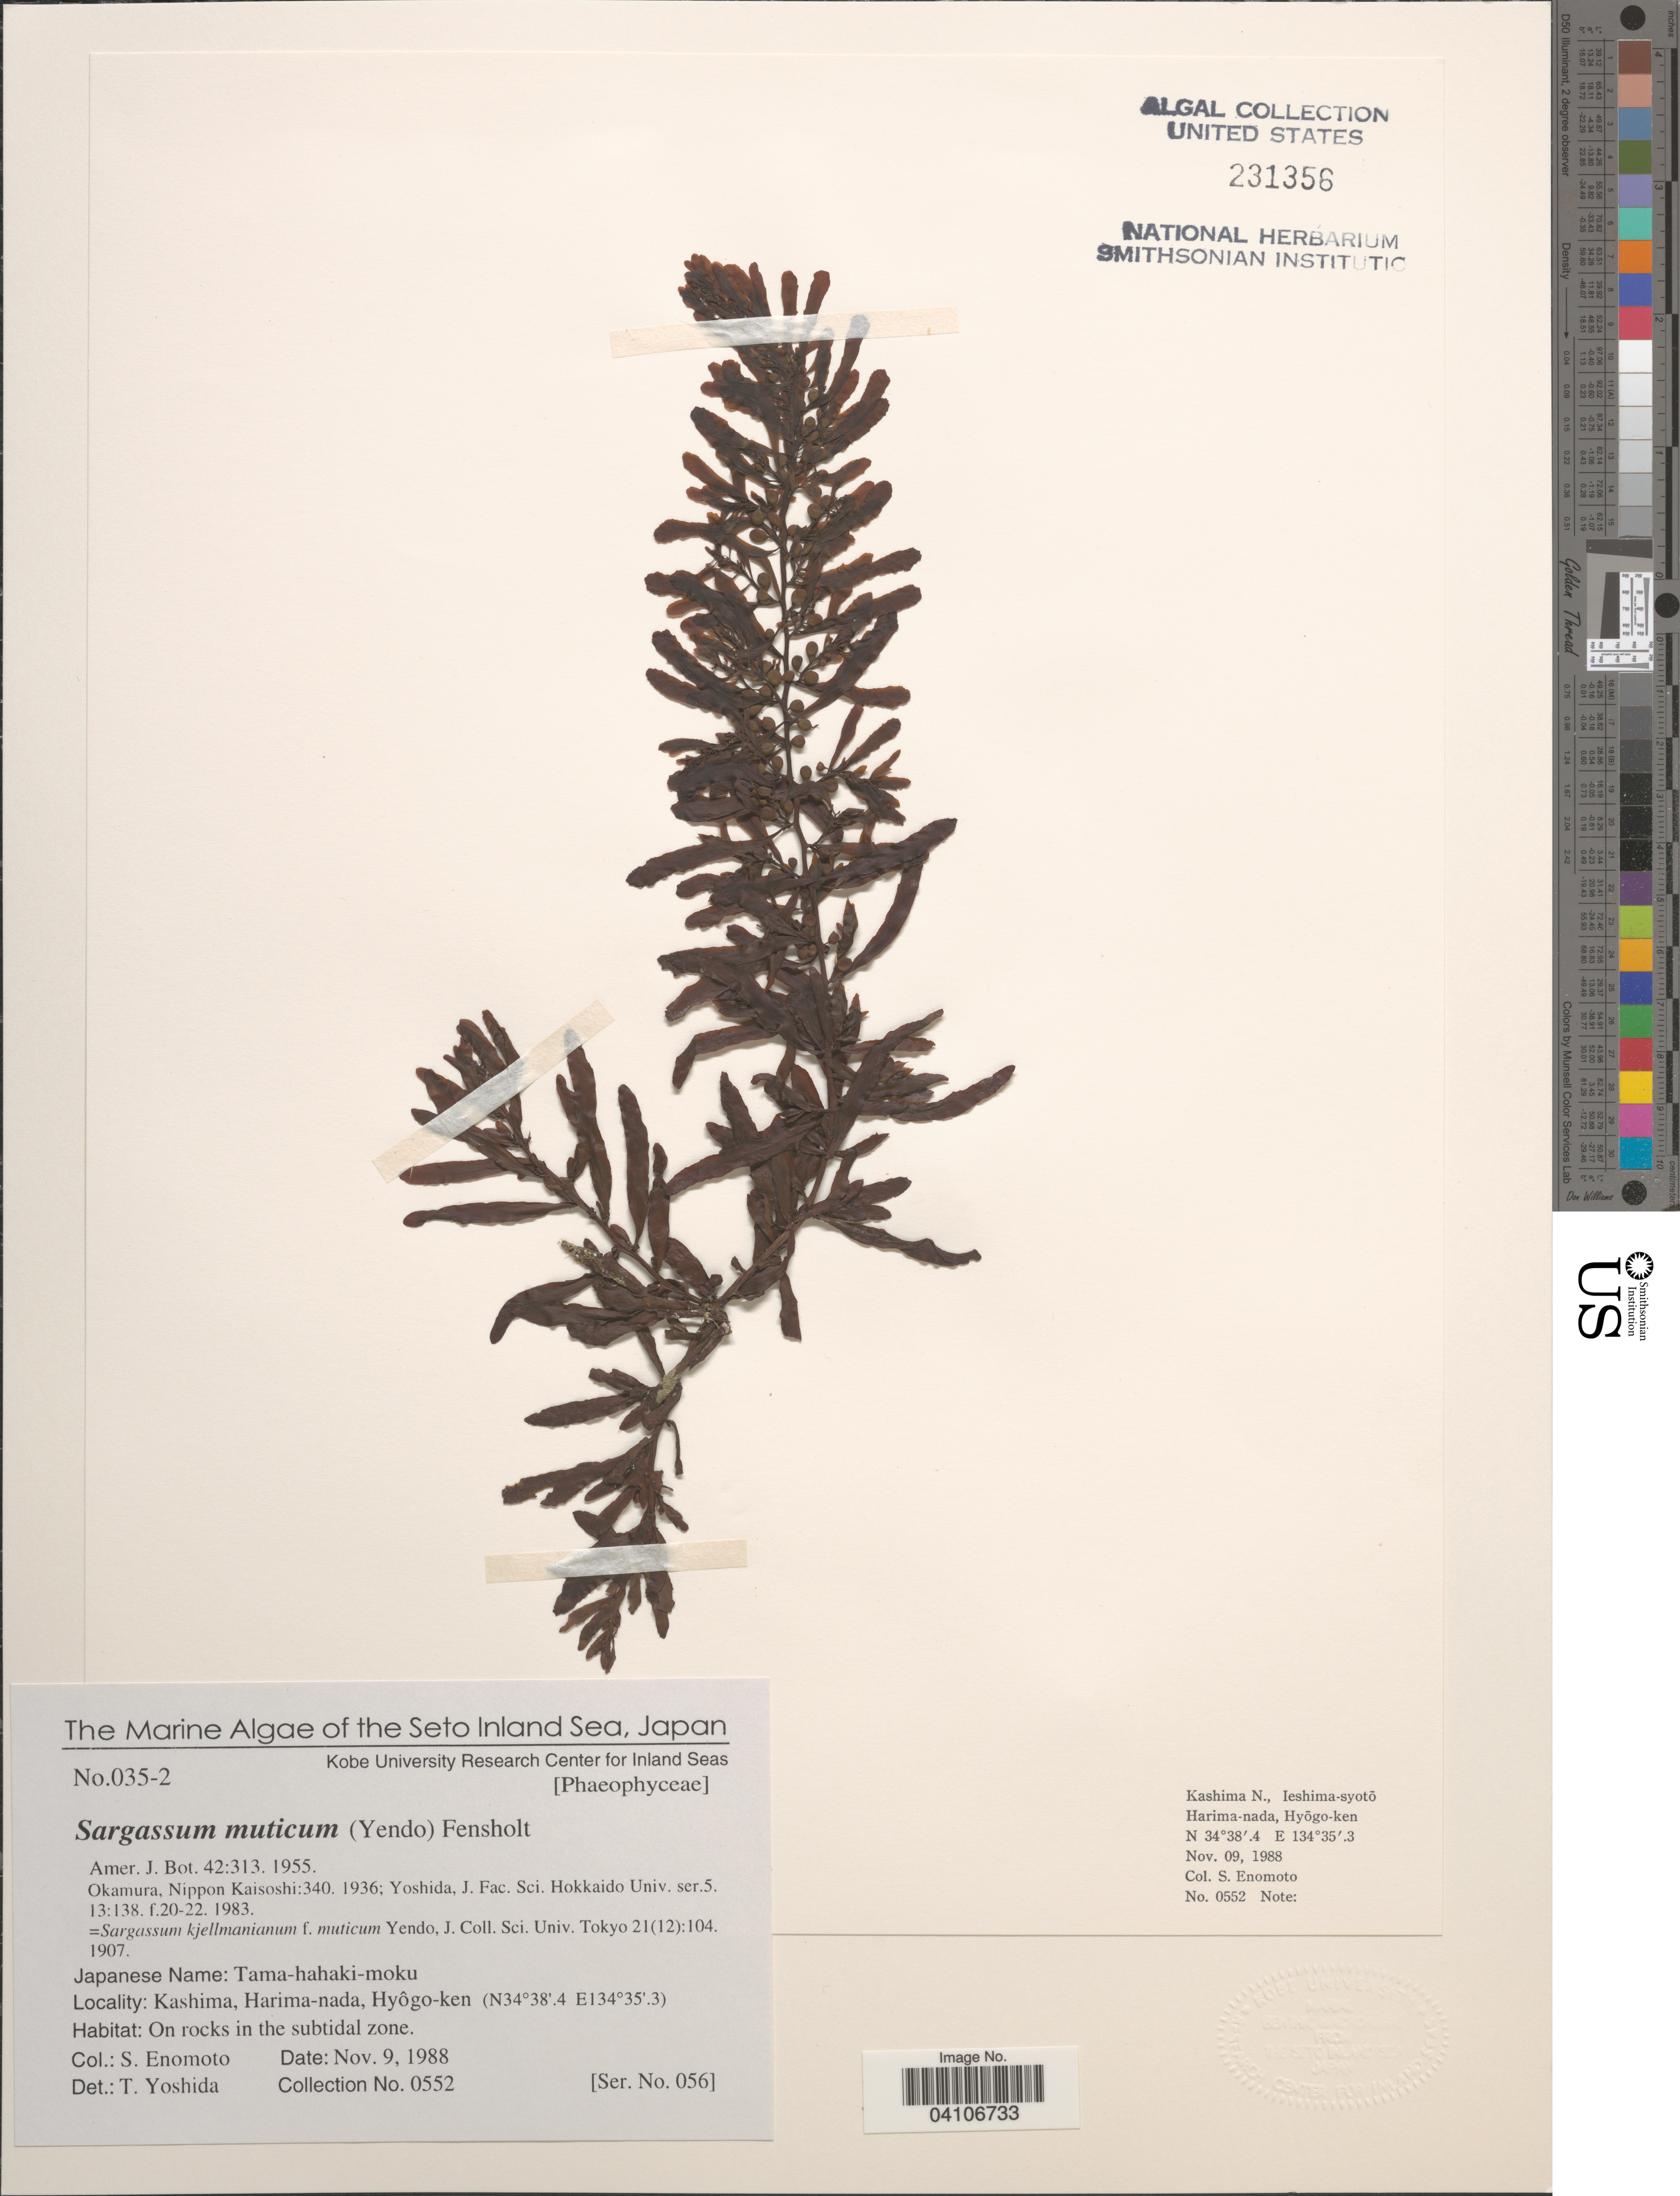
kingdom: Chromista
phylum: Ochrophyta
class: Phaeophyceae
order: Fucales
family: Sargassaceae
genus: Sargassum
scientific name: Sargassum muticum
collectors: S. Enomoto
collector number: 0552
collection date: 1988-11-09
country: Japan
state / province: Hyogo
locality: The Seto Inland Sea. Kashima, Harima-nada, Hyôgo-ken. On rocks in the subtidal zone.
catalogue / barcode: US 231356